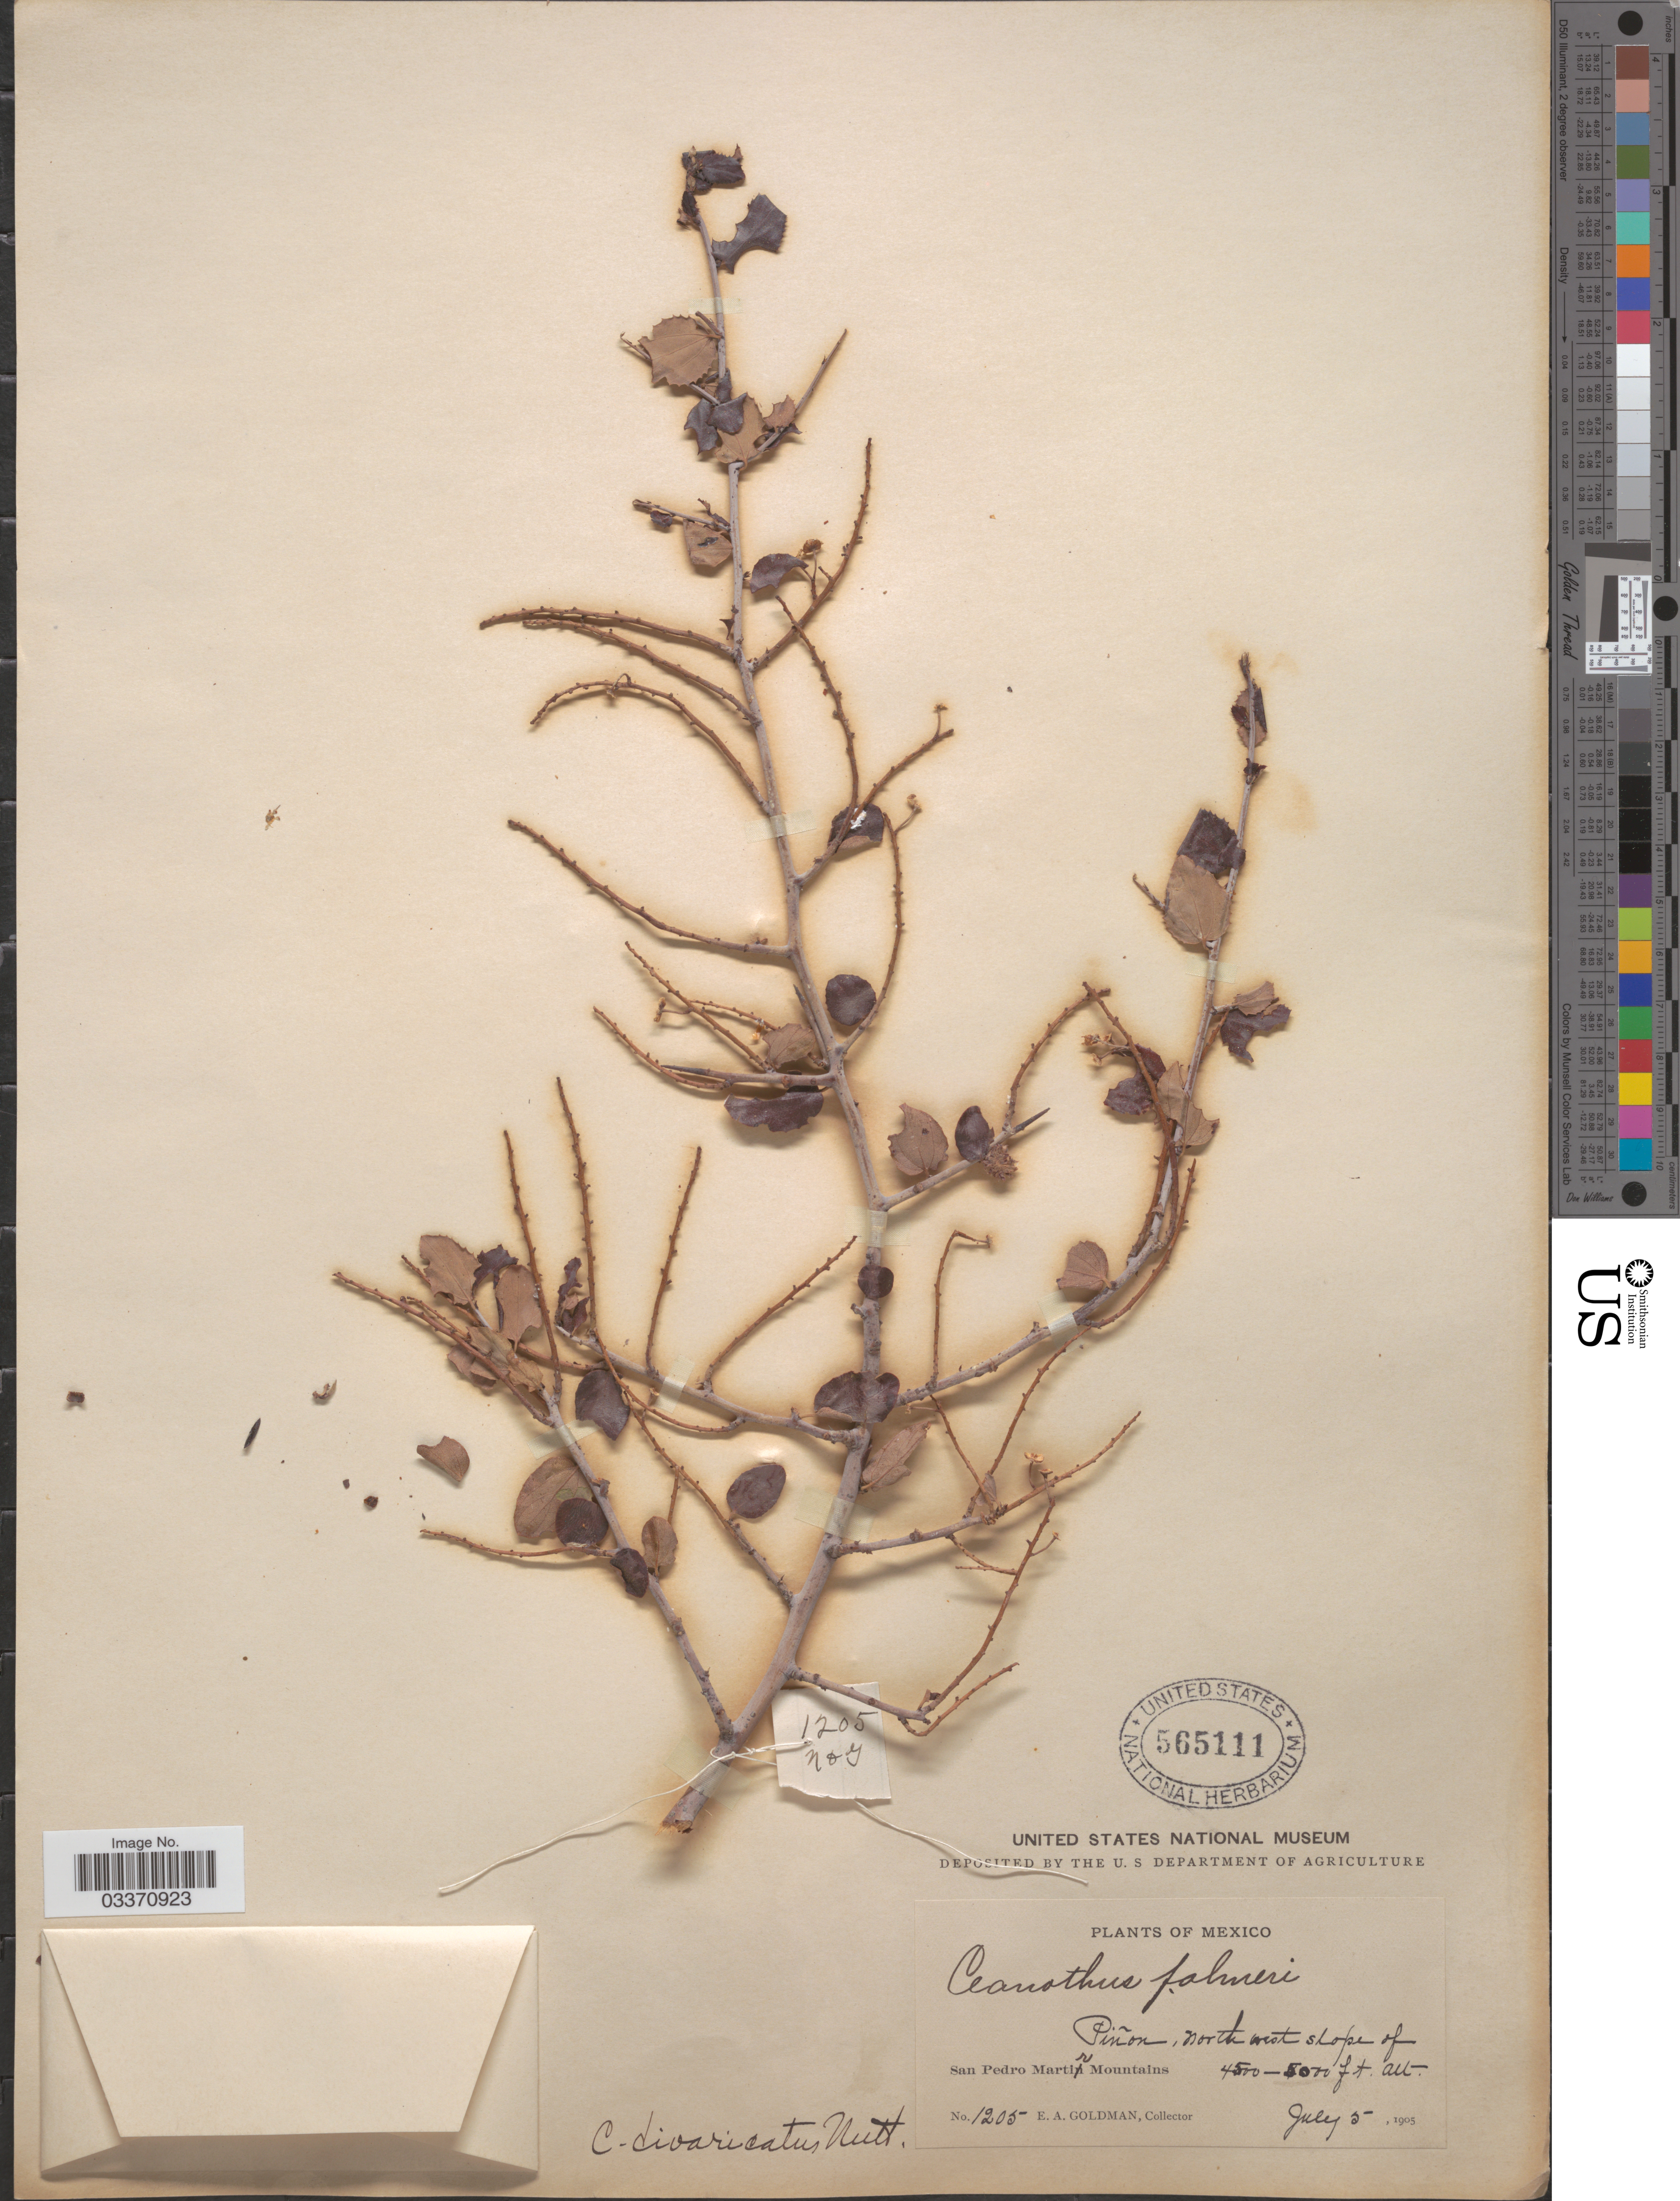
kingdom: Plantae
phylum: Tracheophyta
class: Magnoliopsida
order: Rosales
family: Rhamnaceae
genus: Ceanothus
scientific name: Ceanothus divaricatus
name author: Nutt. ex Torr. & S.F. Gray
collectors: E. A. Goldman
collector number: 1205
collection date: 1905-07-05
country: Mexico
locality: Piñon. North west slope of San Pedro Martir Mountains.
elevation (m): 1372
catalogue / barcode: US 565111